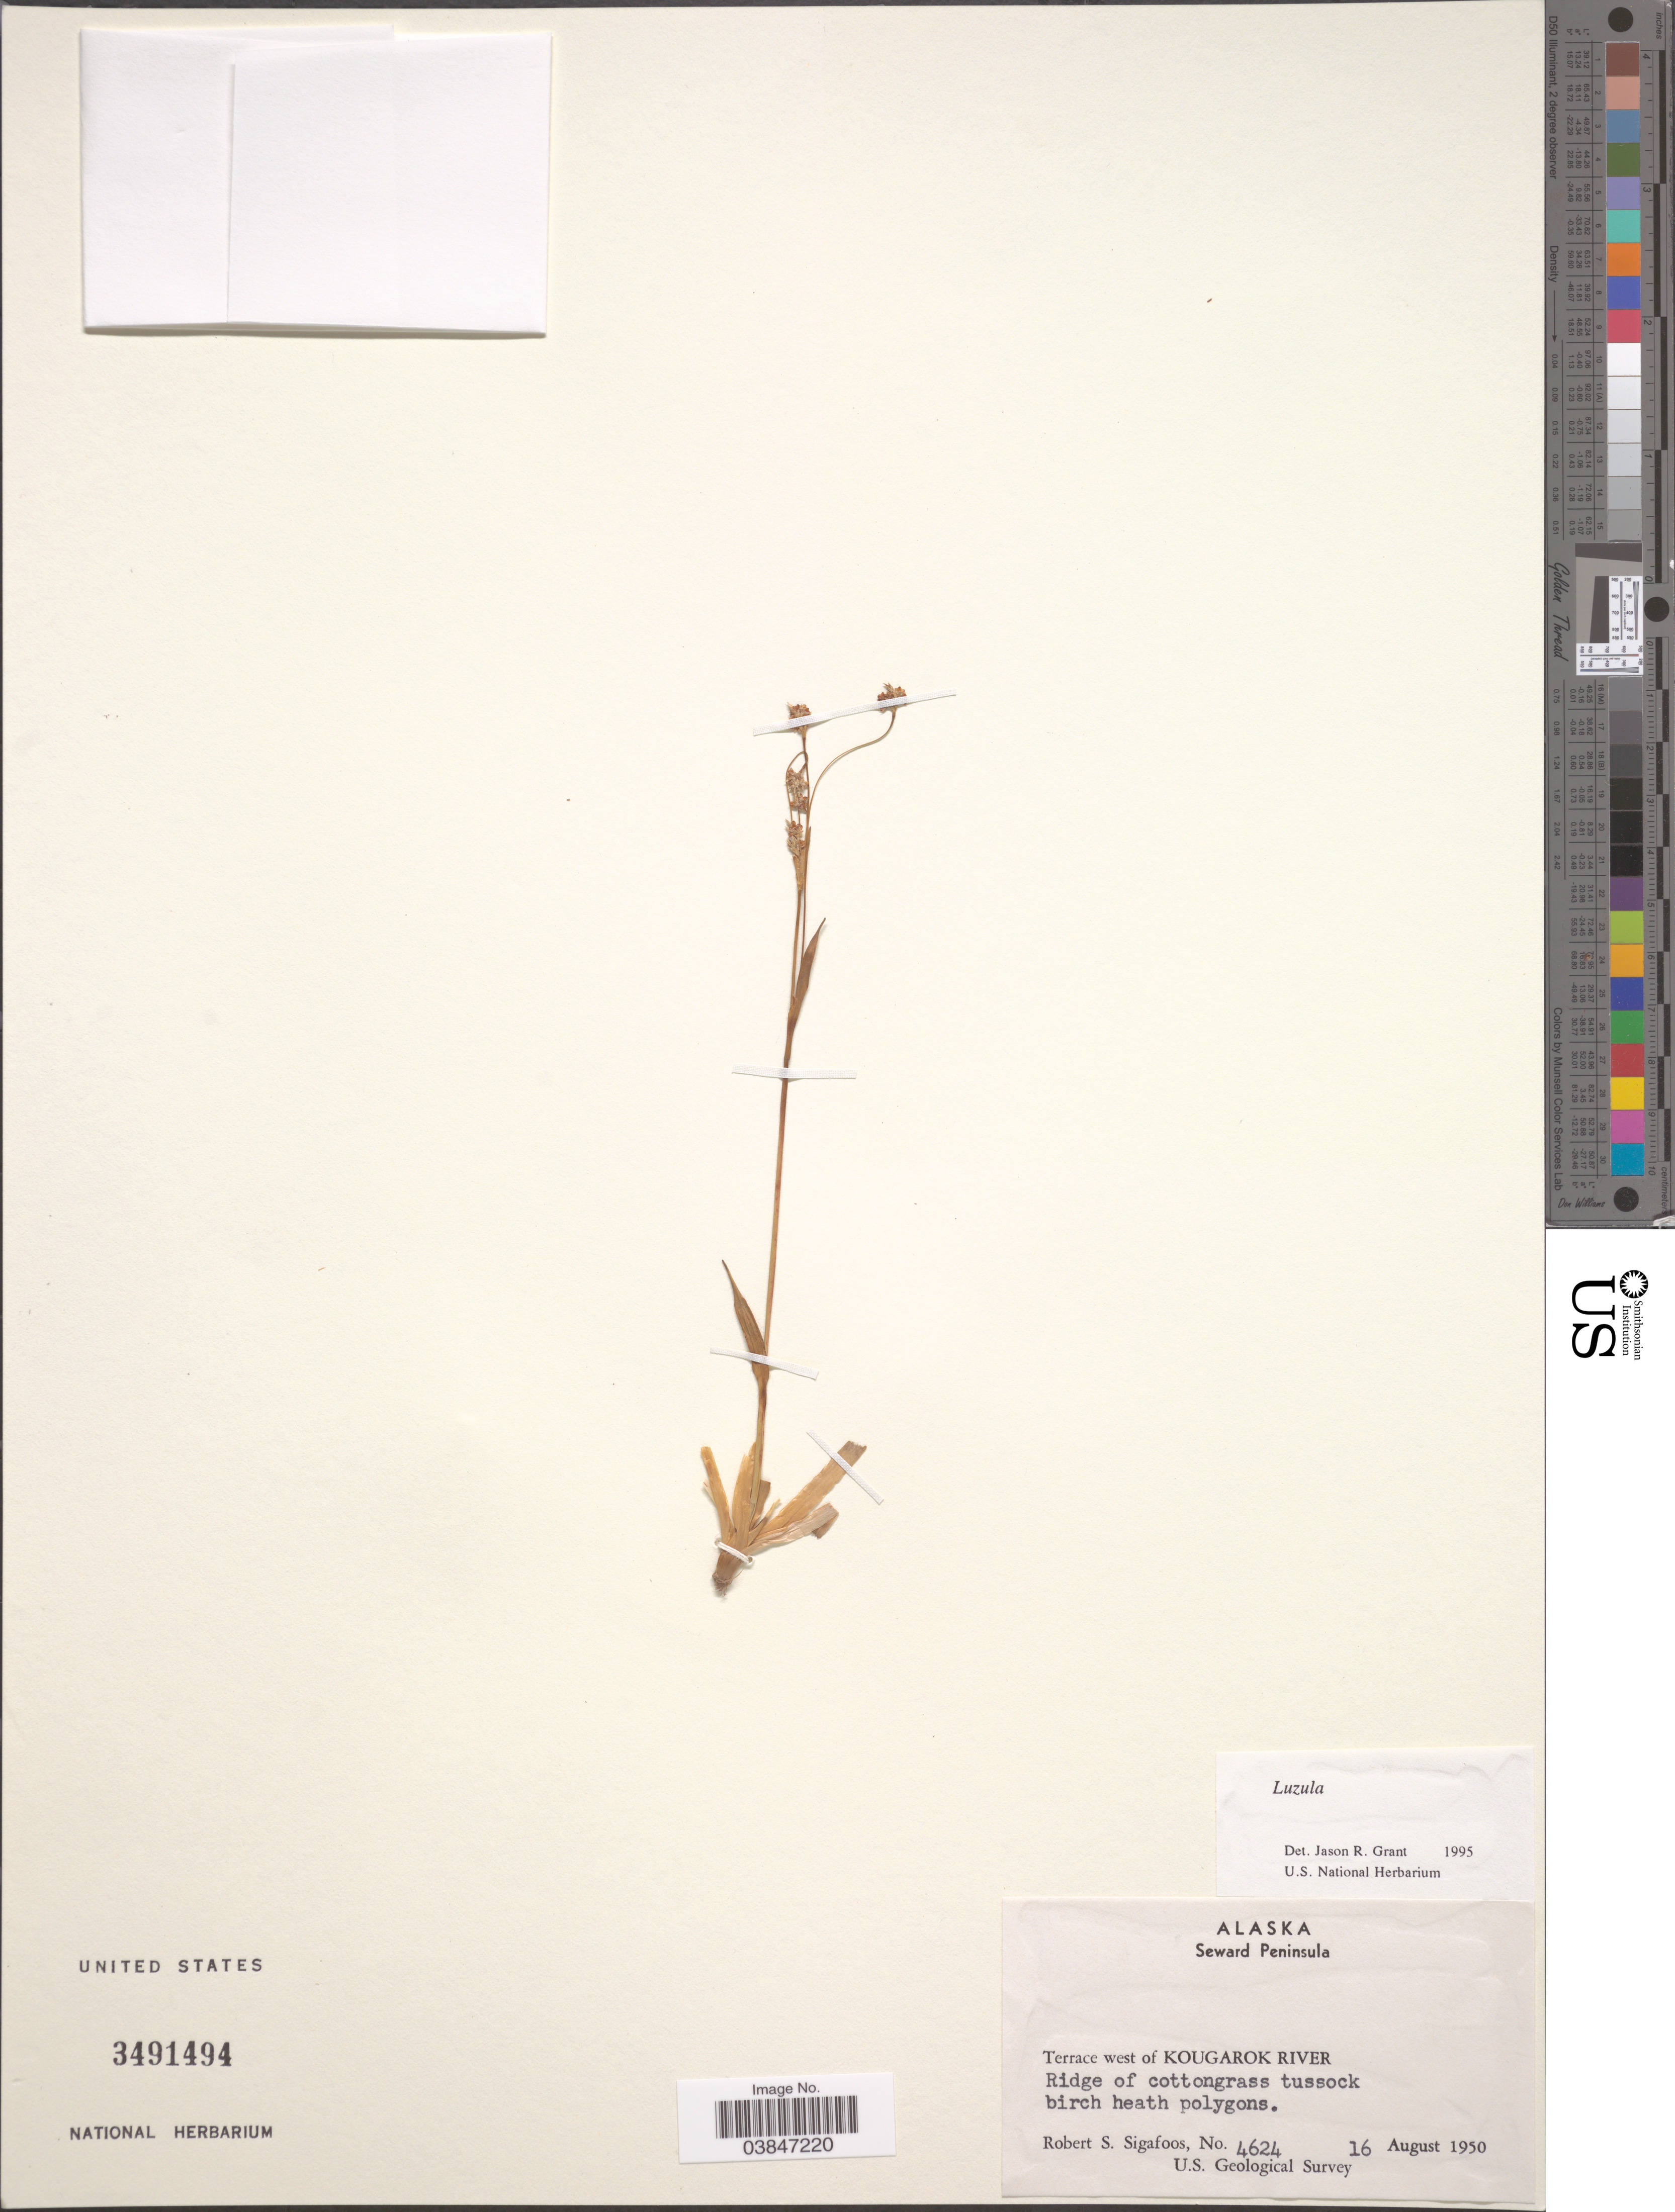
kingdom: Plantae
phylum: Tracheophyta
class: Liliopsida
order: Poales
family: Juncaceae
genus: Luzula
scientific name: Luzula sp.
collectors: R. Sigafoos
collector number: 4624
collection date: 1950-08-16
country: United States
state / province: Alaska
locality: Seward Peninsula. Terrace west of Kougarok River.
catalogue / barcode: US 3491494